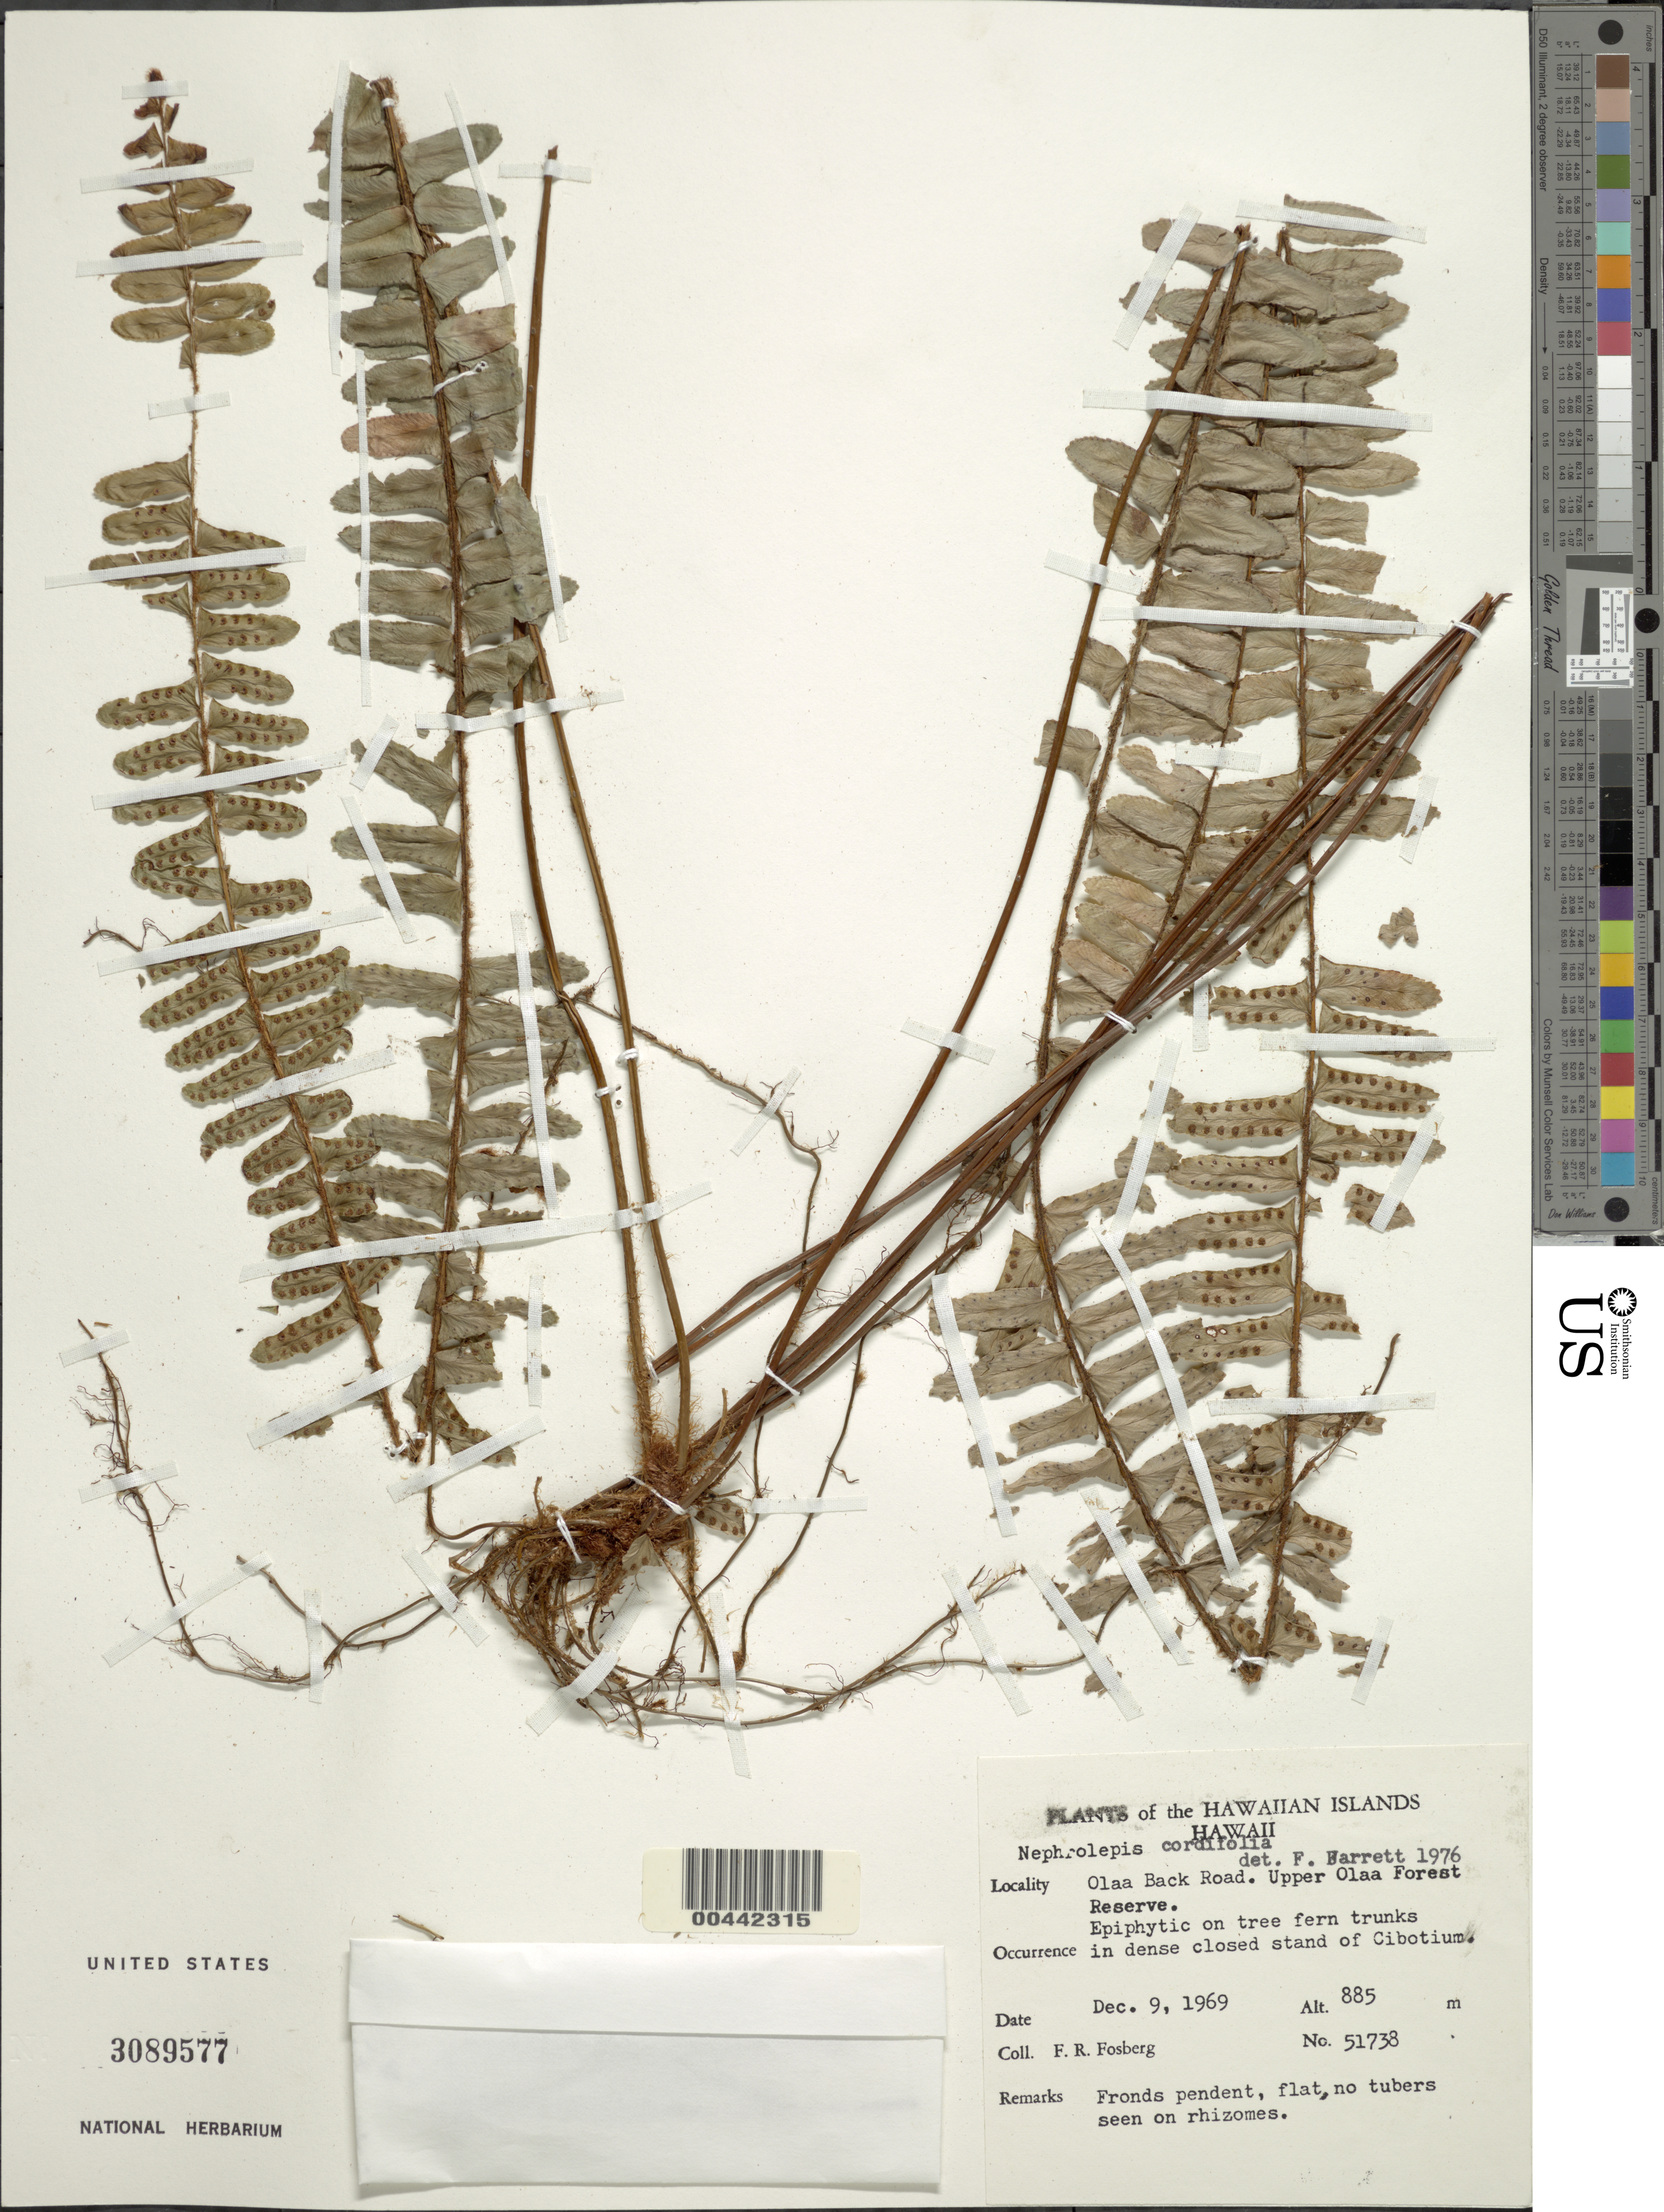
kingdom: Plantae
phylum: Tracheophyta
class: Polypodiopsida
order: Polypodiales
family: Nephrolepidaceae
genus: Nephrolepis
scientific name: Nephrolepis cordifolia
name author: (L.) C. Presl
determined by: Barrett, F.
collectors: F. R. Fosberg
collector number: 51738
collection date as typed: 9 Dec 1969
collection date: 1969-12-09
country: United States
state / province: Hawaii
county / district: Hawaii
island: Hawaii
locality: Olaa Back Rd., Upper Olaa For. Res.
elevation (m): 885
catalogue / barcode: US 3089577